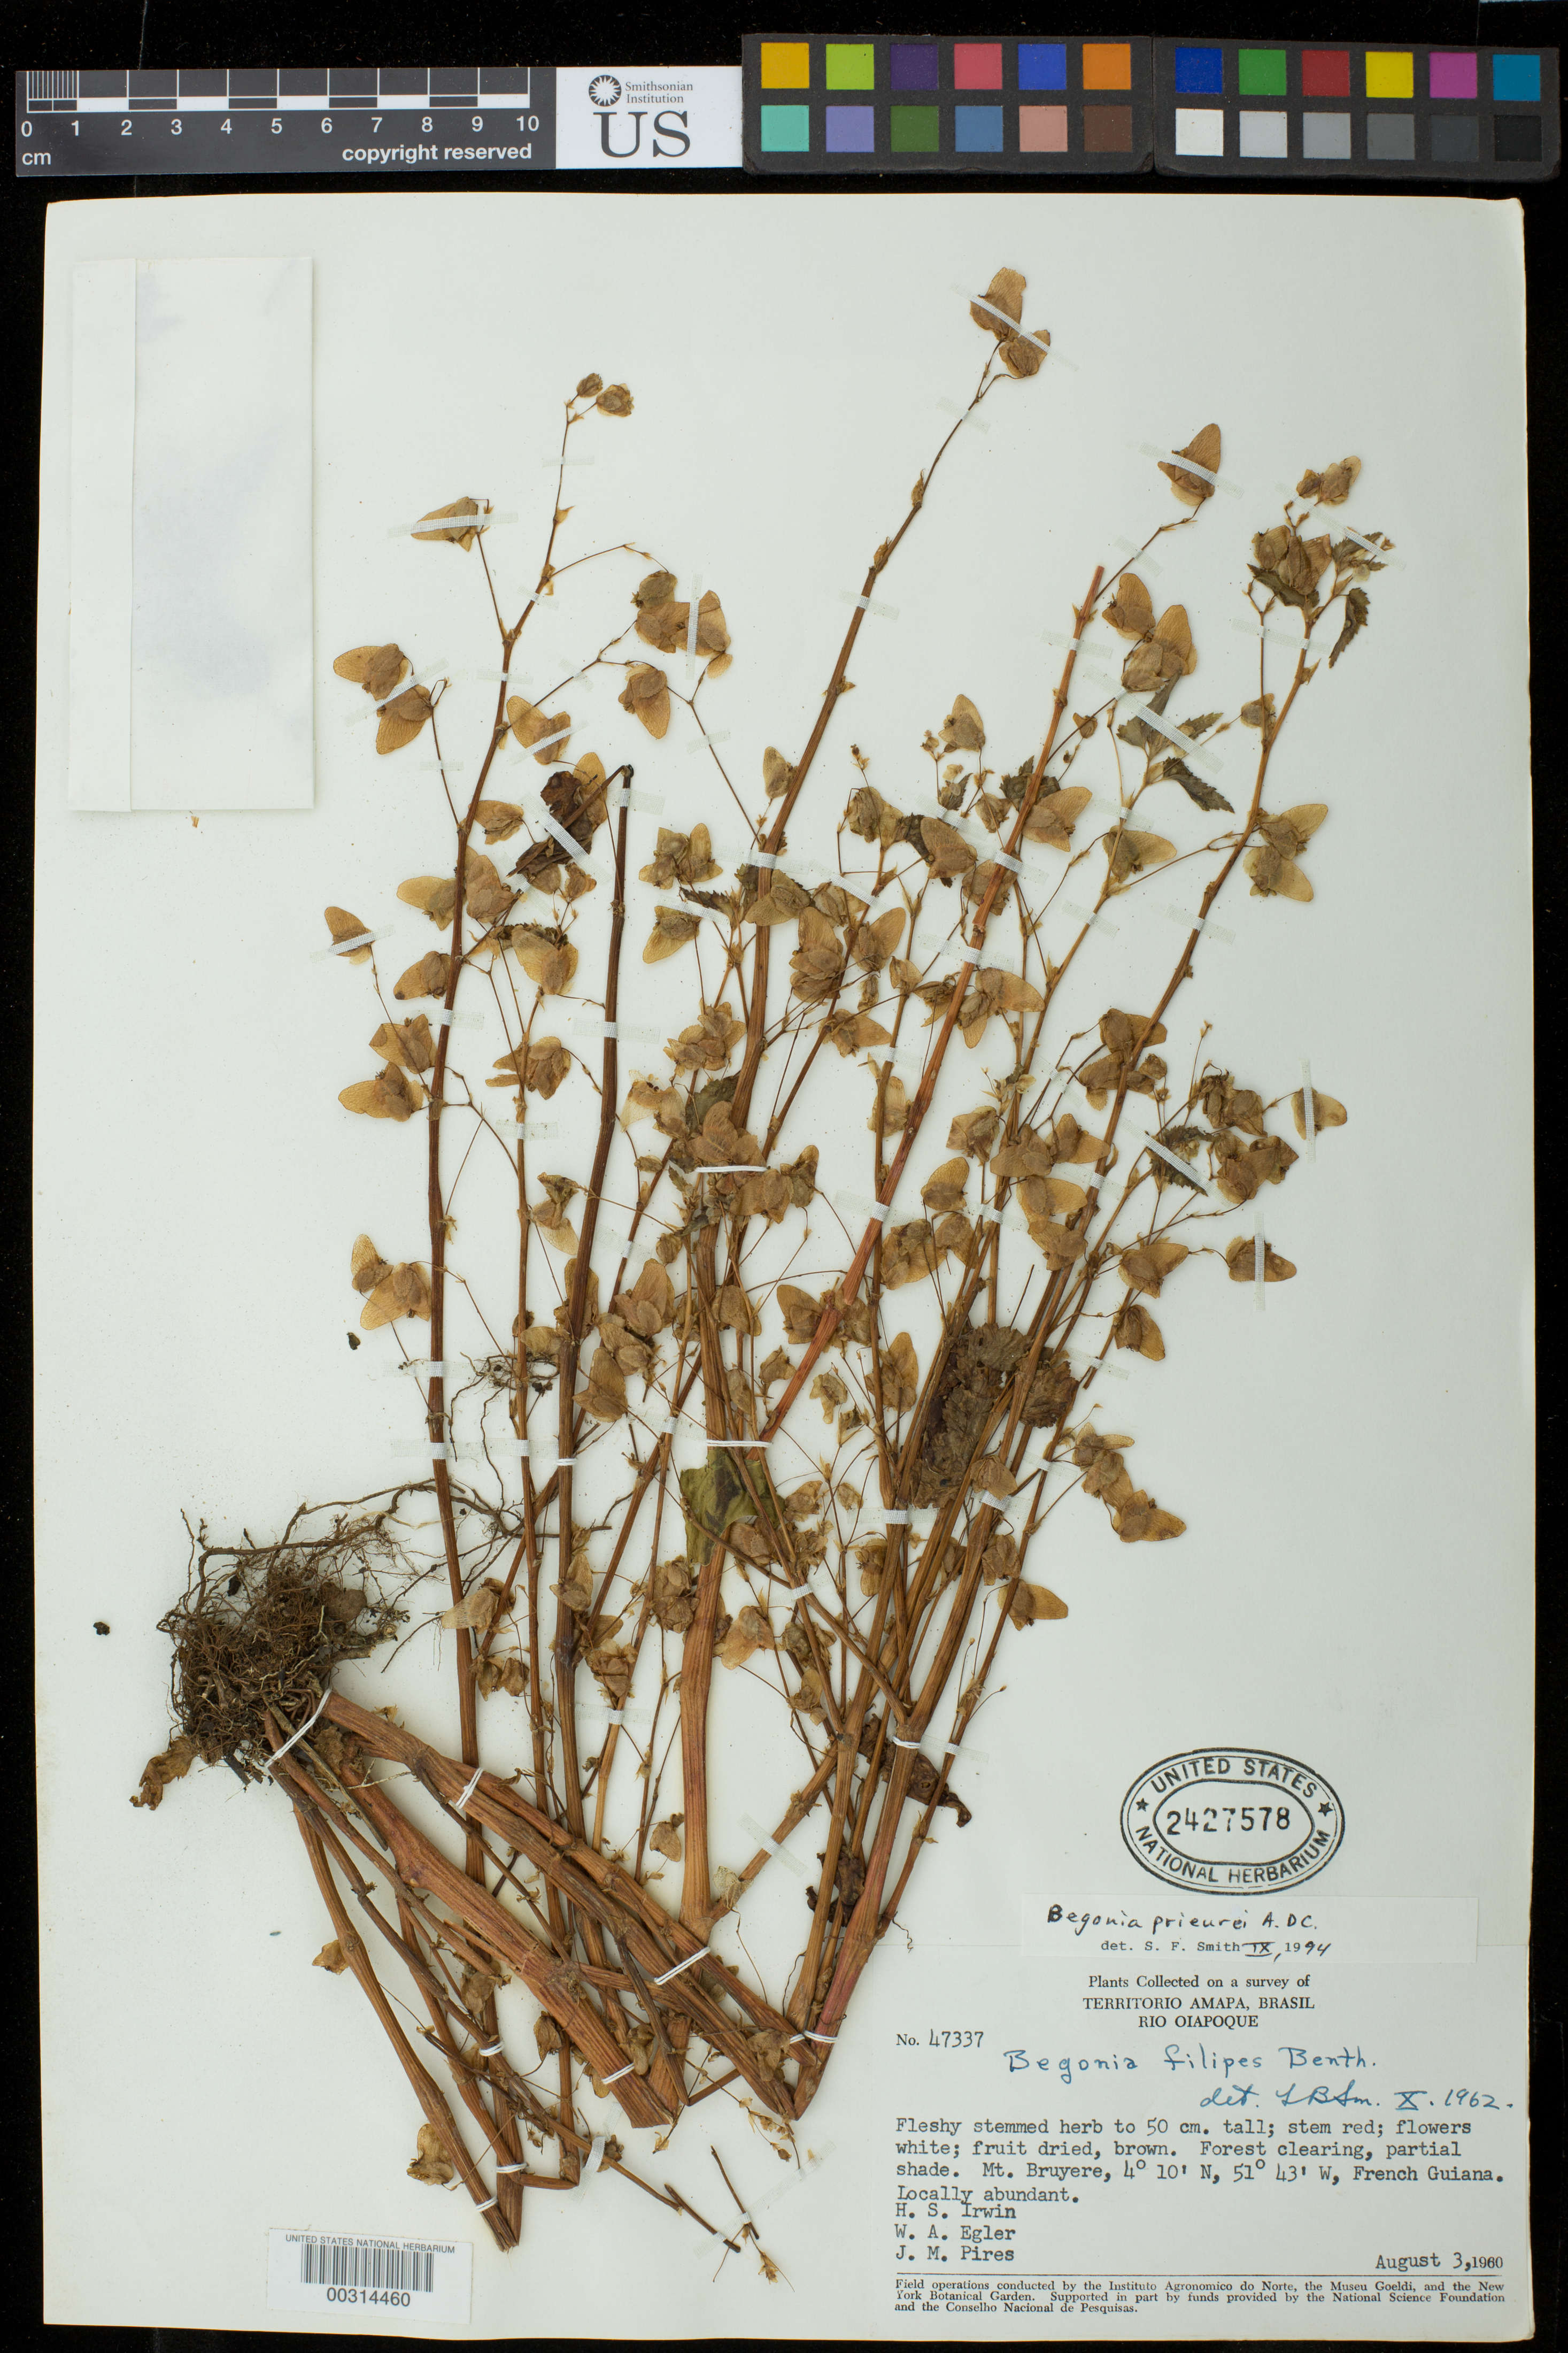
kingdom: Plantae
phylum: Tracheophyta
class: Magnoliopsida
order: Cucurbitales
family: Begoniaceae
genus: Begonia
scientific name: Begonia filipes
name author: Benth.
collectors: H. Irwin, W. A. Egler & J. M. Pires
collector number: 47337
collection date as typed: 03 Aug 1960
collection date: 1960-08-03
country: French Guiana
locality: Mt. bruyere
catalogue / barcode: US 2427578